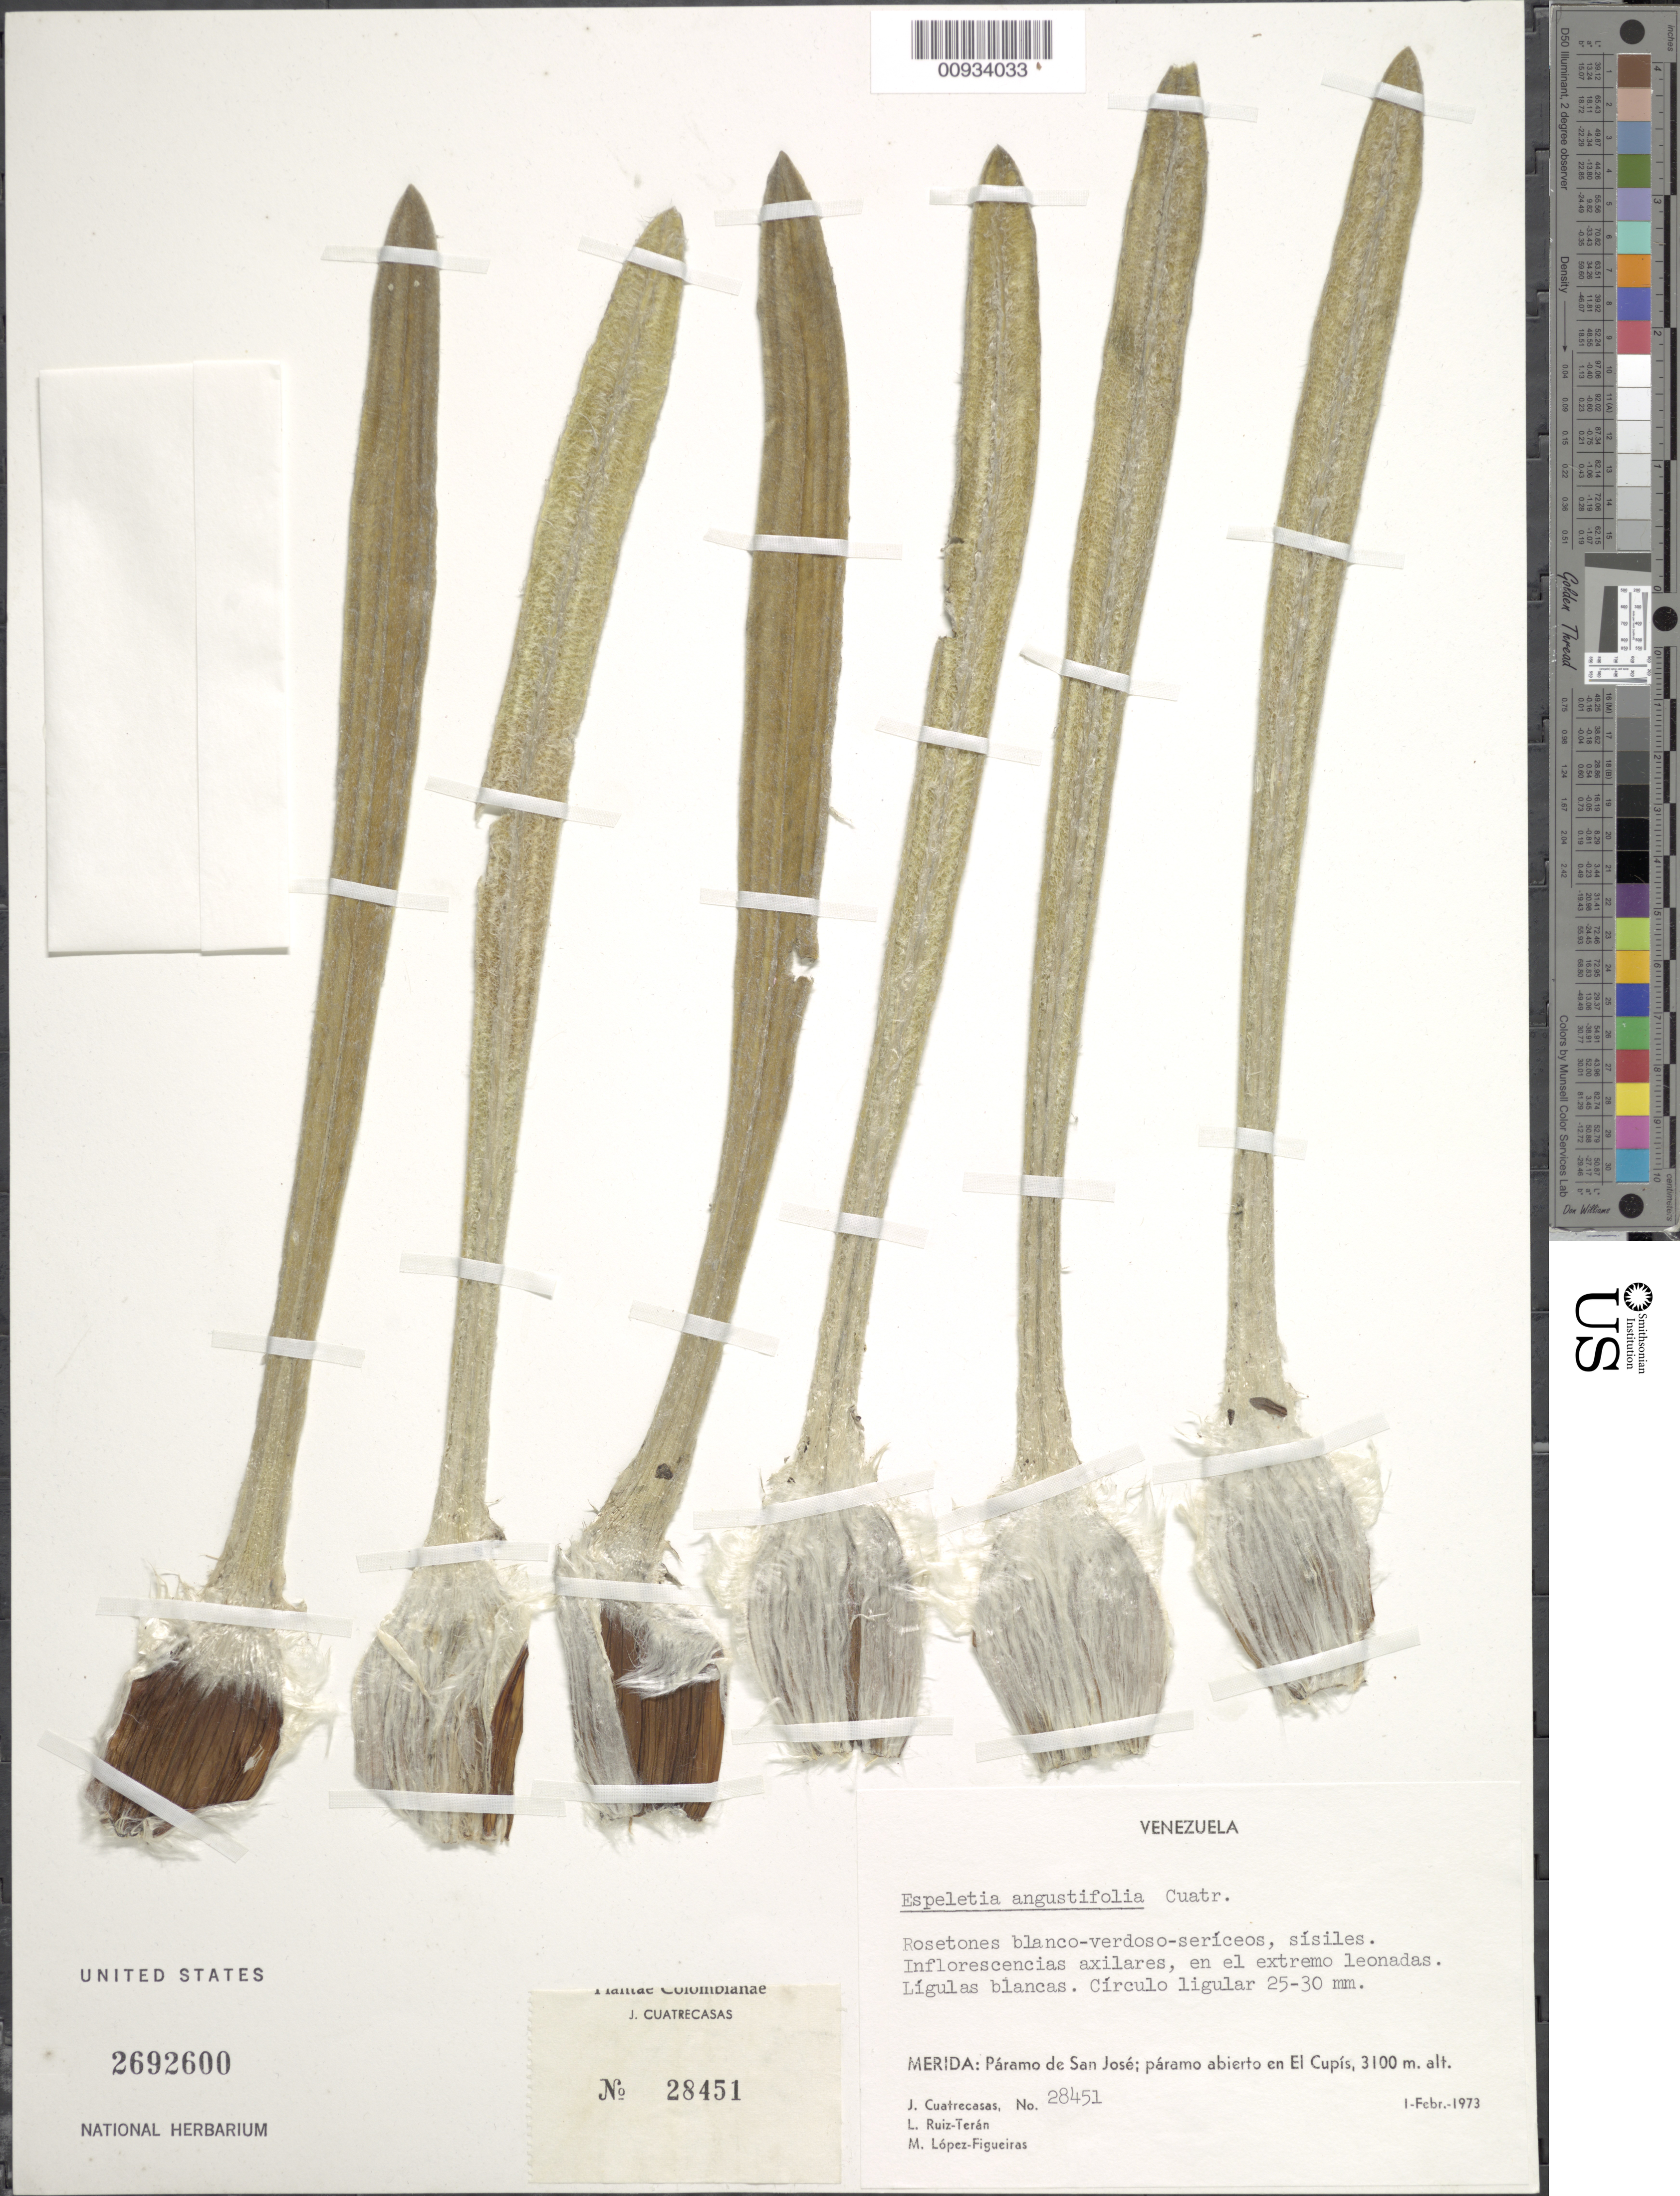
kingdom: Plantae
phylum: Tracheophyta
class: Magnoliopsida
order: Asterales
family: Asteraceae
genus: Espeletiopsis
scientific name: Espeletiopsis angustifolia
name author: (Cuatrec.) Cuatrec.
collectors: J. Cuatrecasas, L. E. Ruíz-Terán & M. López Figueiras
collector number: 28451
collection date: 1973-02-01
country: Venezuela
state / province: Mérida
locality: Paramo de San Jose, paramo abierto en El Cupis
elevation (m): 3100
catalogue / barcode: US 2692600